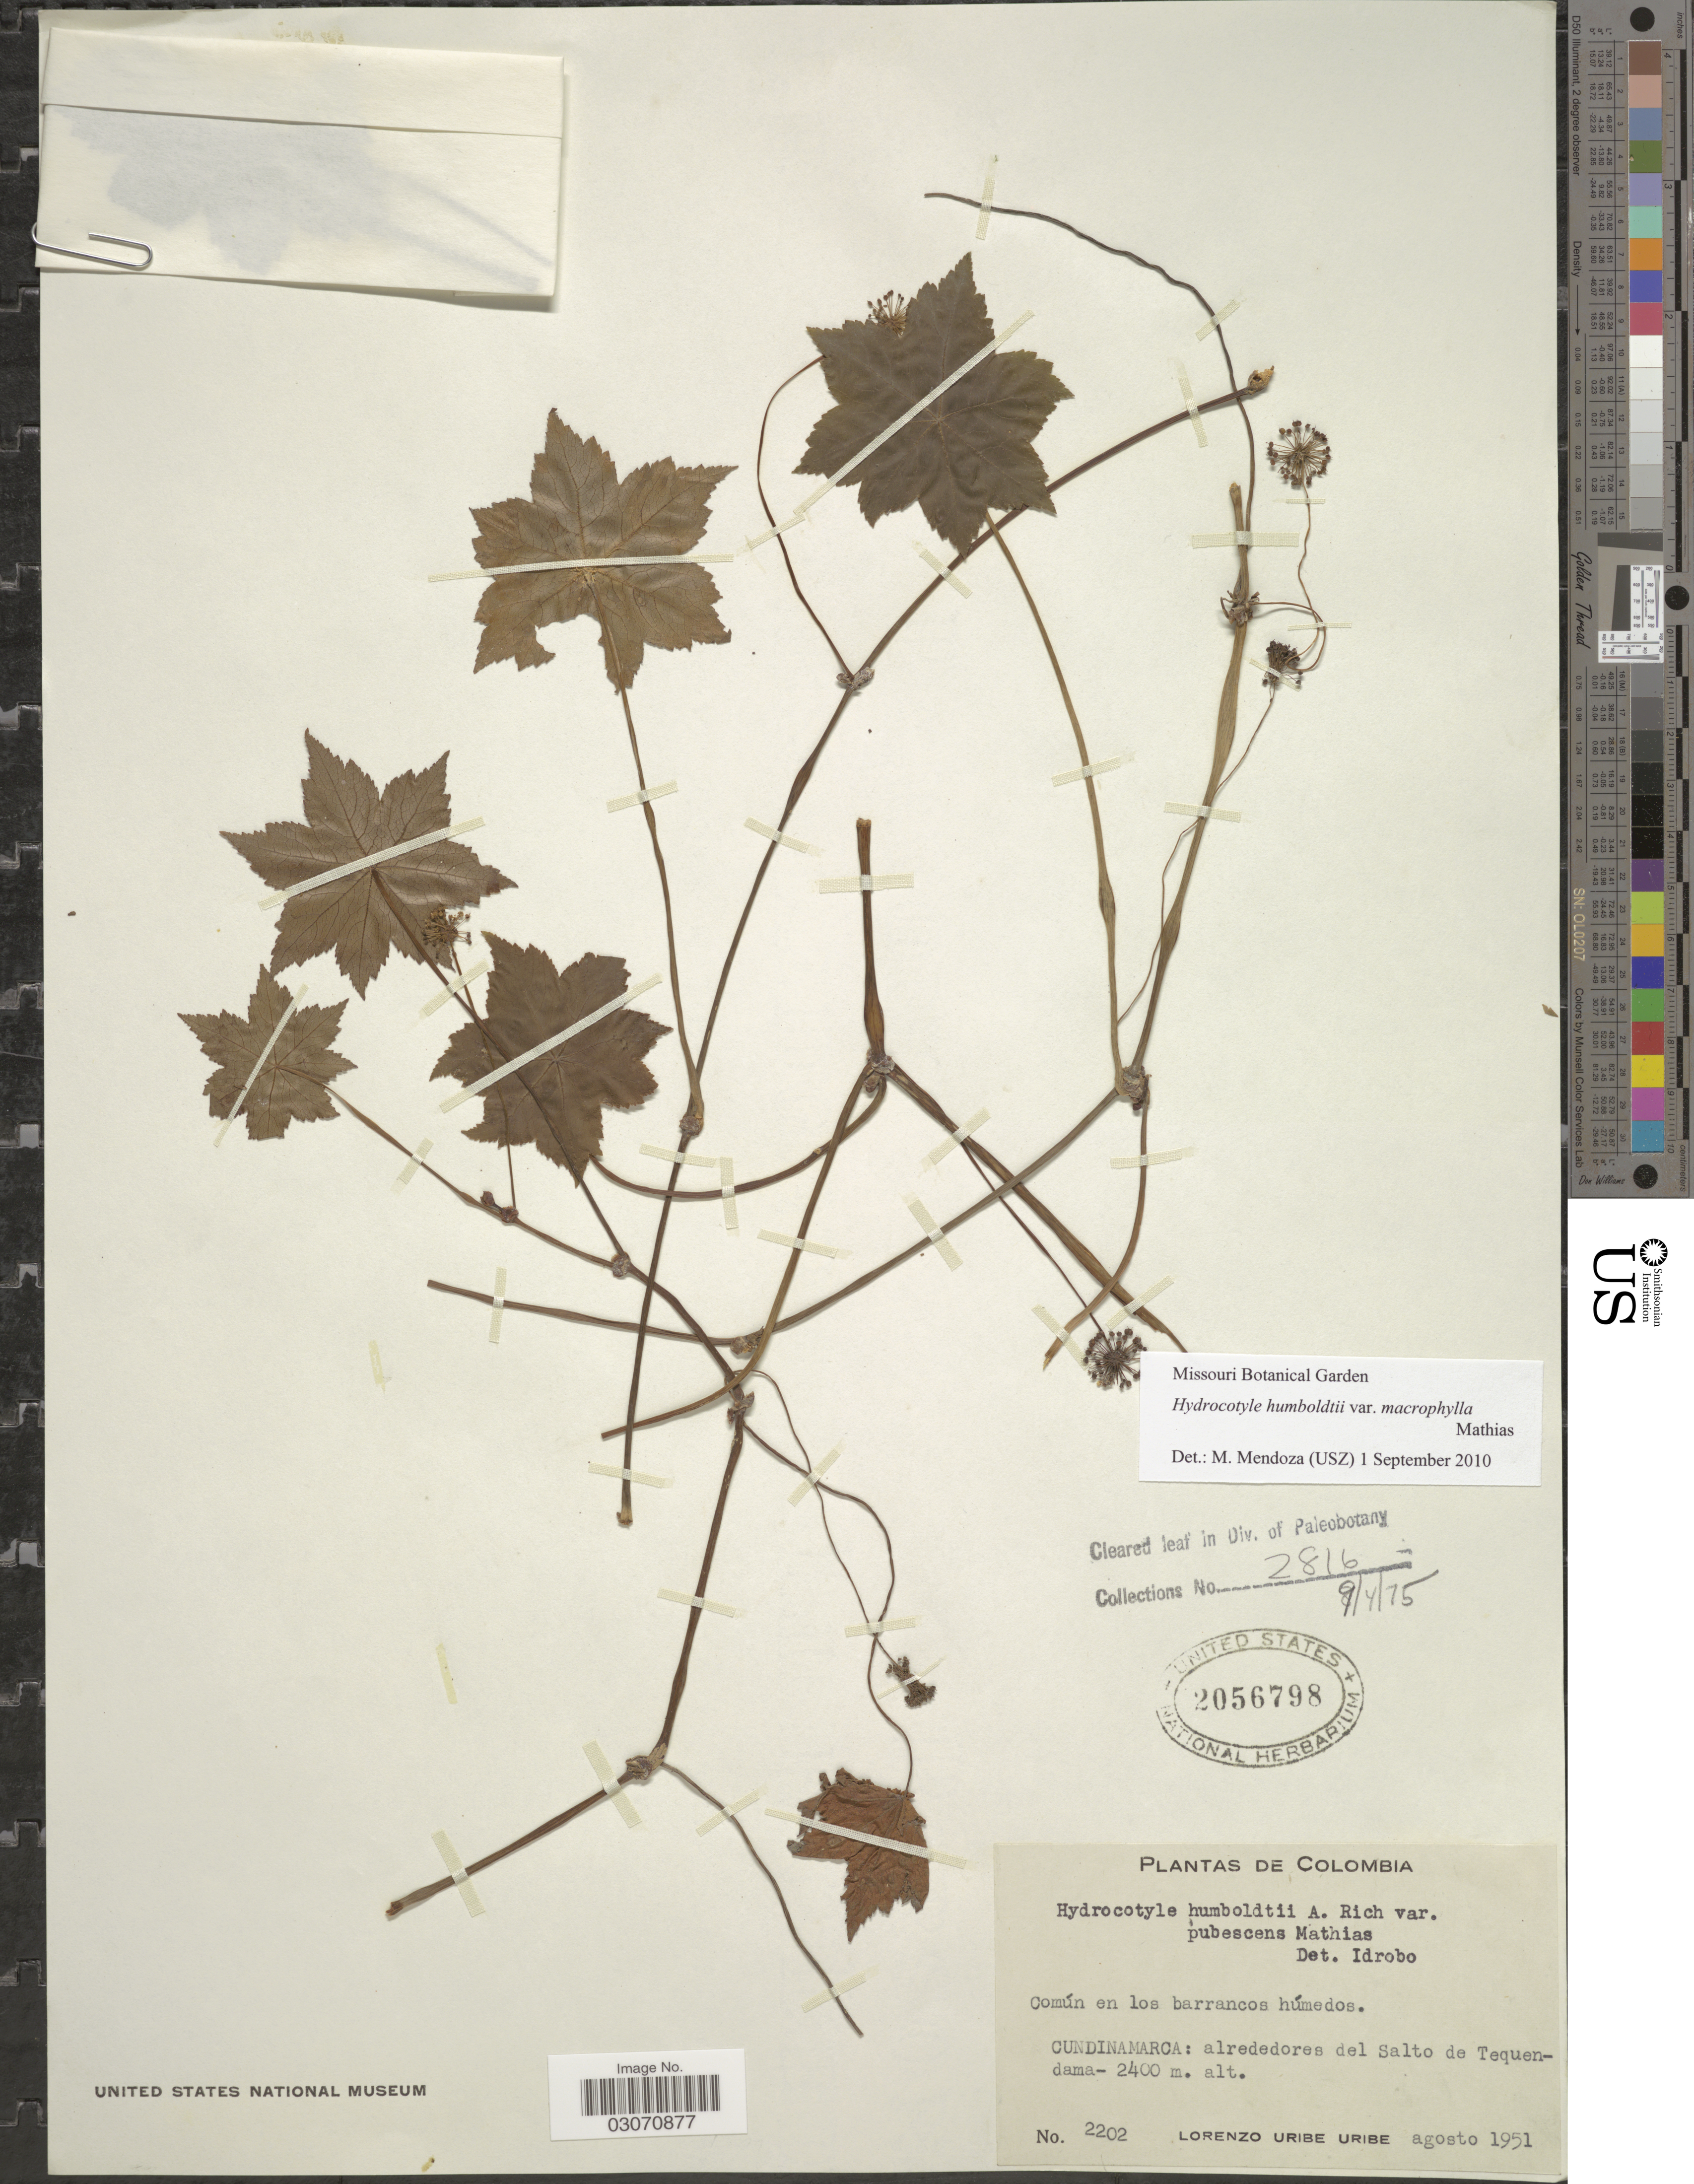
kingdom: Plantae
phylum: Tracheophyta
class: Magnoliopsida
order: Apiales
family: Araliaceae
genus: Hydrocotyle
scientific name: Hydrocotyle humboldtii var. macrophylla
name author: Mathias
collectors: L. Uribe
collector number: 2202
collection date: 1951-08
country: Colombia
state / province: Cundinamarca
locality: Alrededores del Salto de Tequendama.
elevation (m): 2400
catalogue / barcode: US 2056798